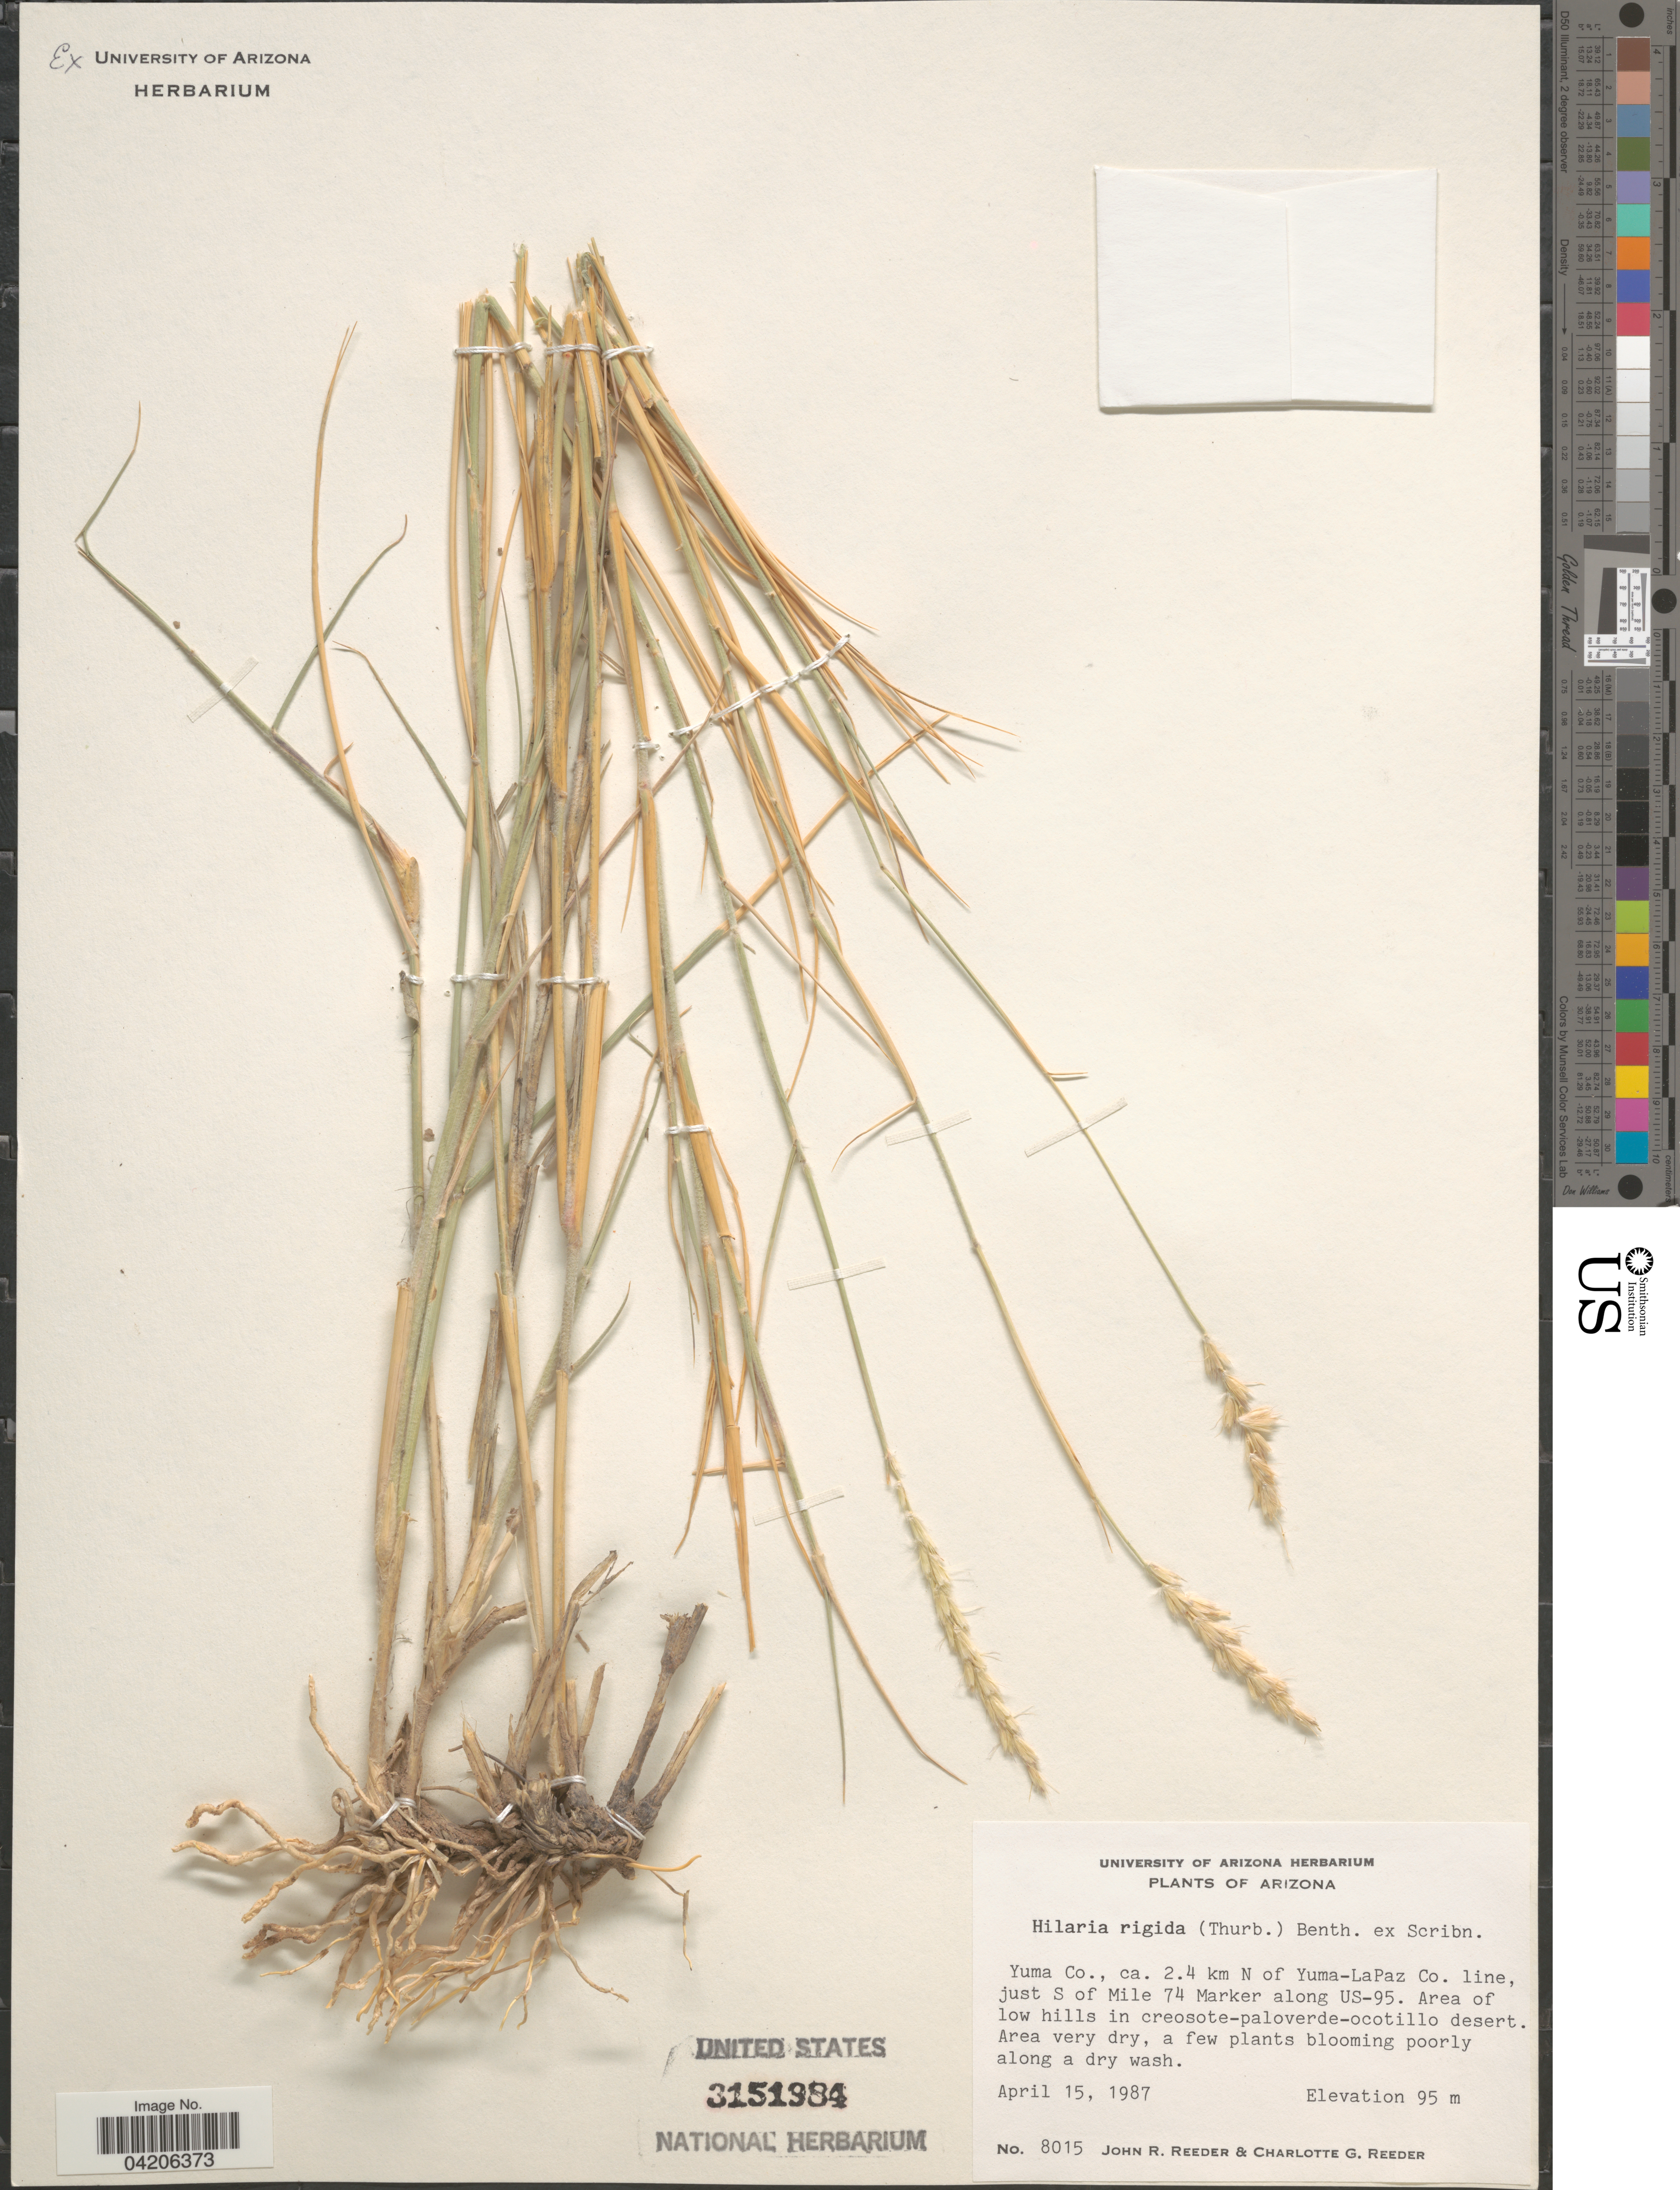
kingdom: Plantae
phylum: Tracheophyta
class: Liliopsida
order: Poales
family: Poaceae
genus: Hilaria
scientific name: Hilaria rigida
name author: (Thurb.) Benth. ex Scribn.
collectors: J. R. Reeder & C. G. Reeder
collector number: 8015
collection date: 1987-04-15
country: United States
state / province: Arizona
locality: Yuma Co., ca. 2.4 km N of Yuma-LaPaz Co. line, just S of Mile 74 Marker along US-95.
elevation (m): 95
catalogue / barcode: US 3151384